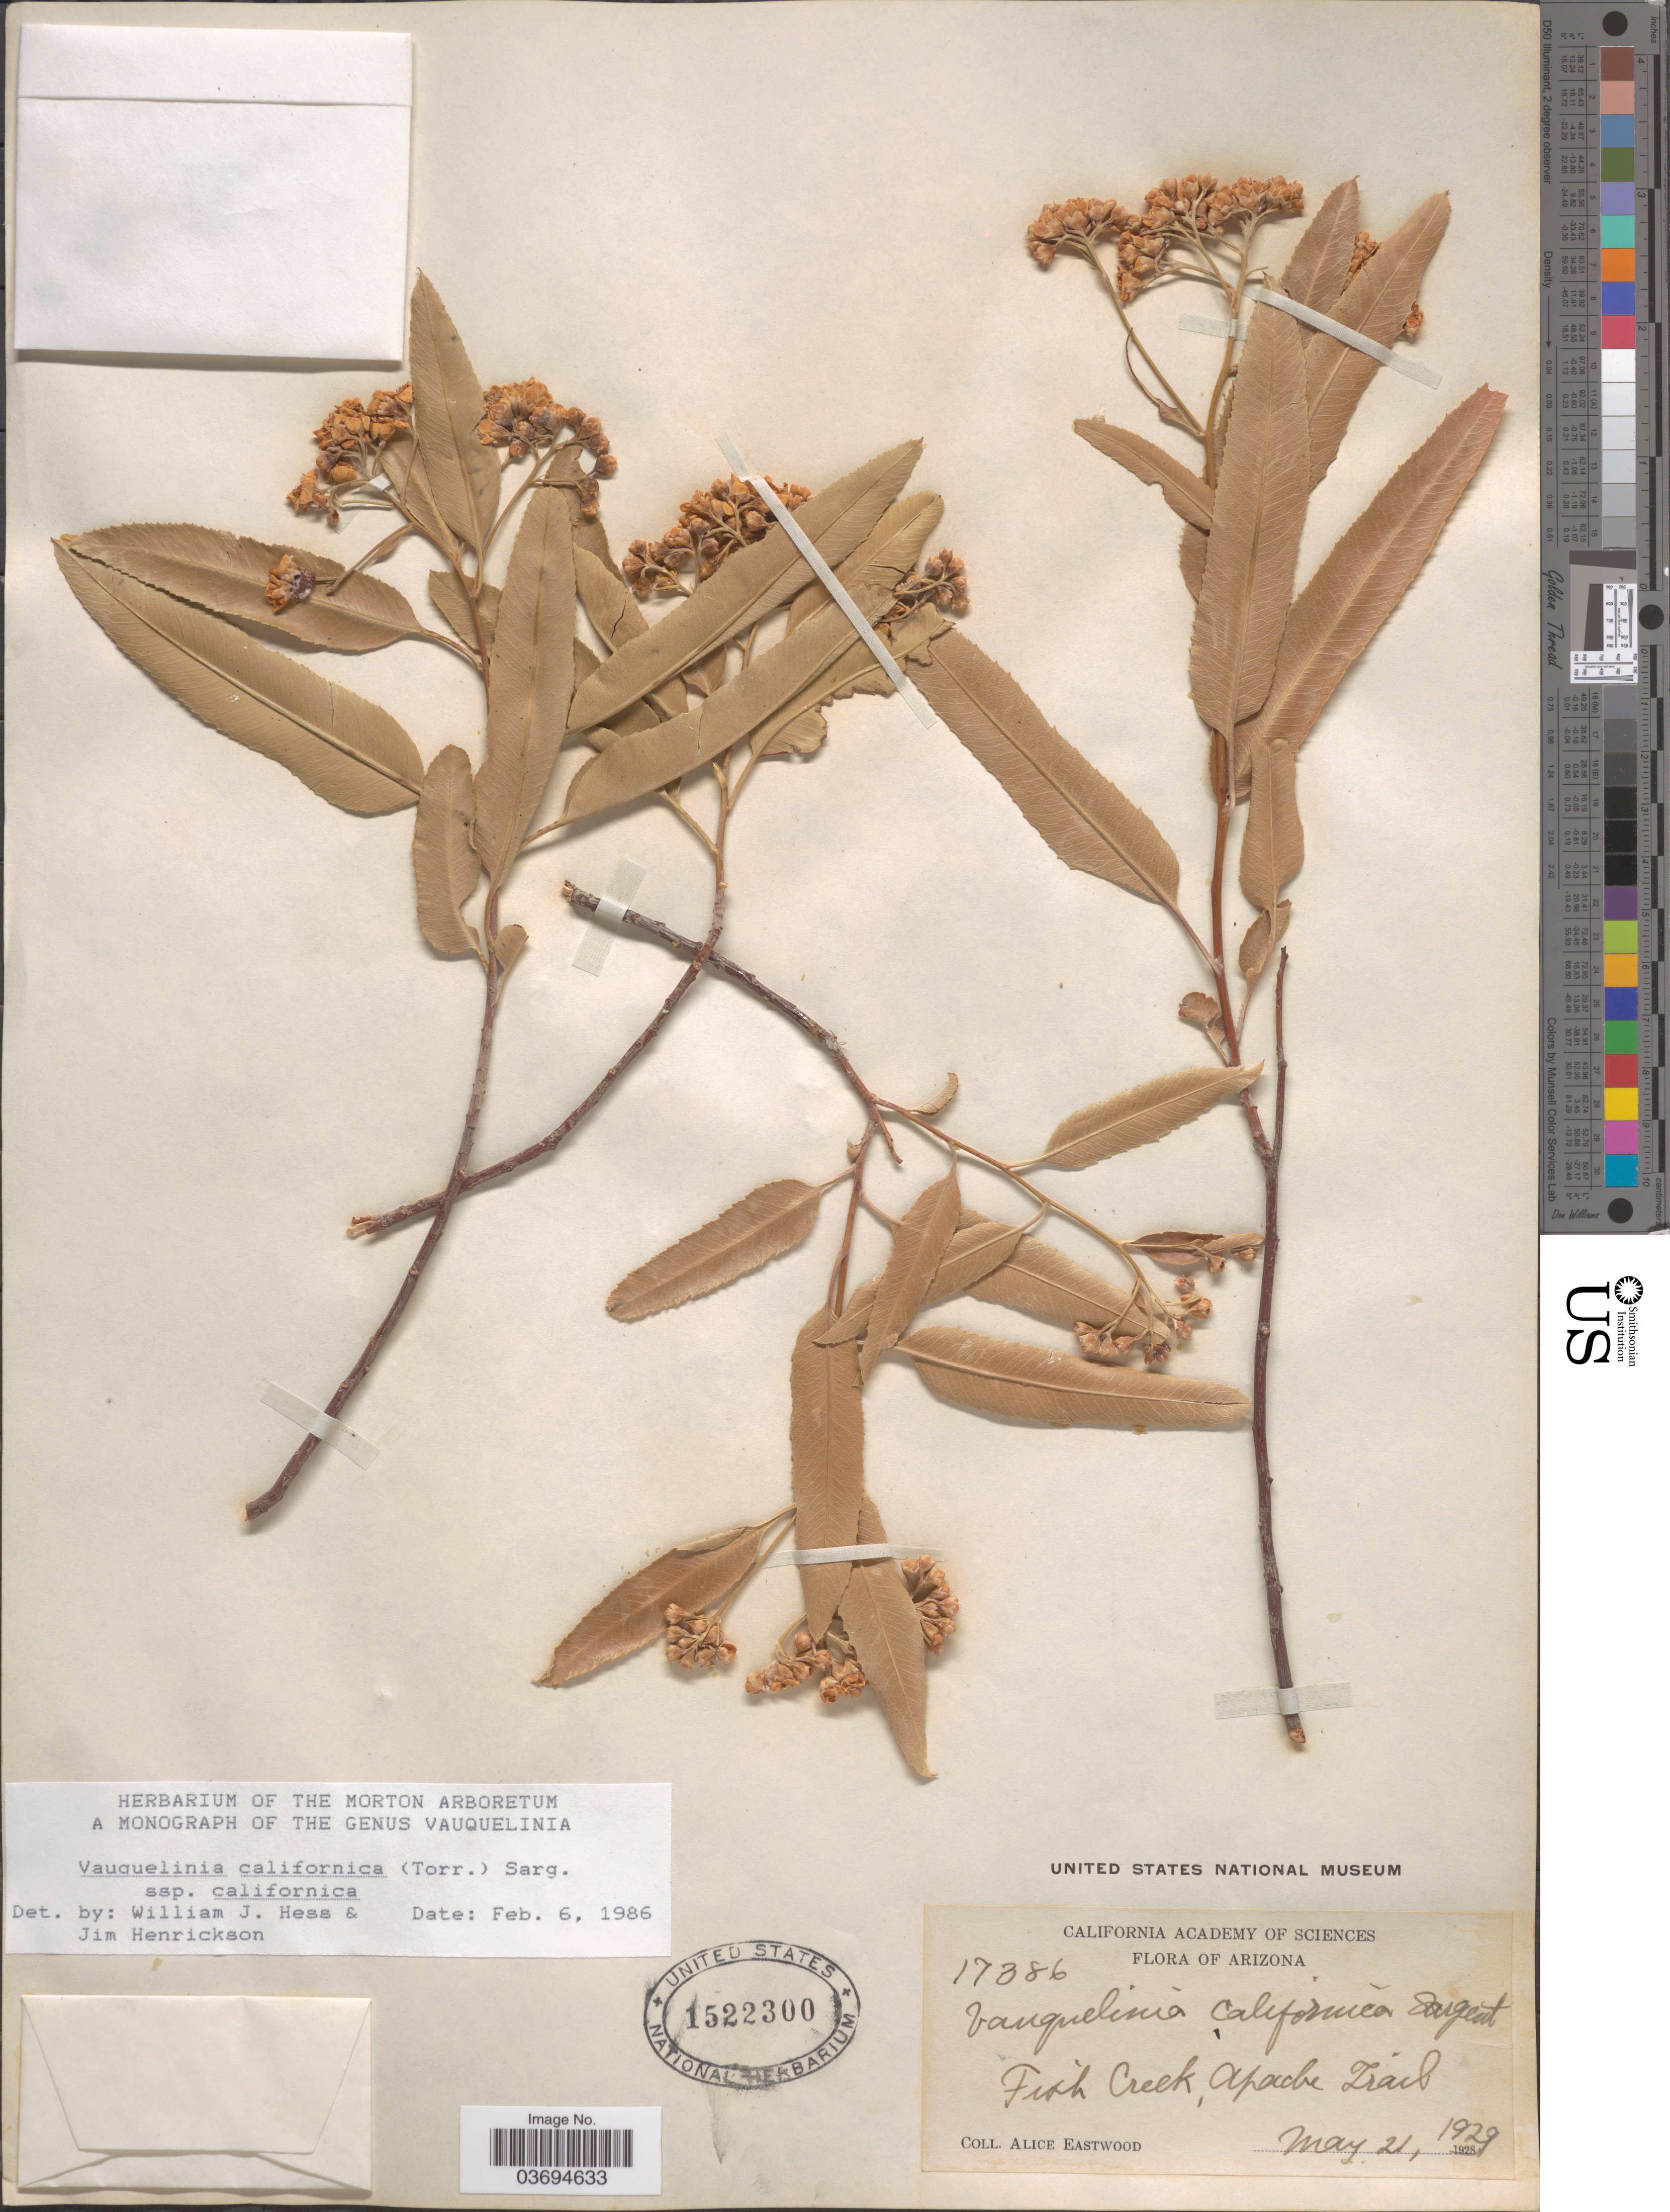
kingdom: Plantae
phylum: Tracheophyta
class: Magnoliopsida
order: Rosales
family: Rosaceae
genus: Vauquelinia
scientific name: Vauquelinia californica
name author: (Torr.) Sarg.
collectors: A. Eastwood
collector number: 17386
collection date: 1929-05-21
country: United States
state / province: Arizona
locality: Fish Creek, Apache Trail.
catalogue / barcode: US 1522300